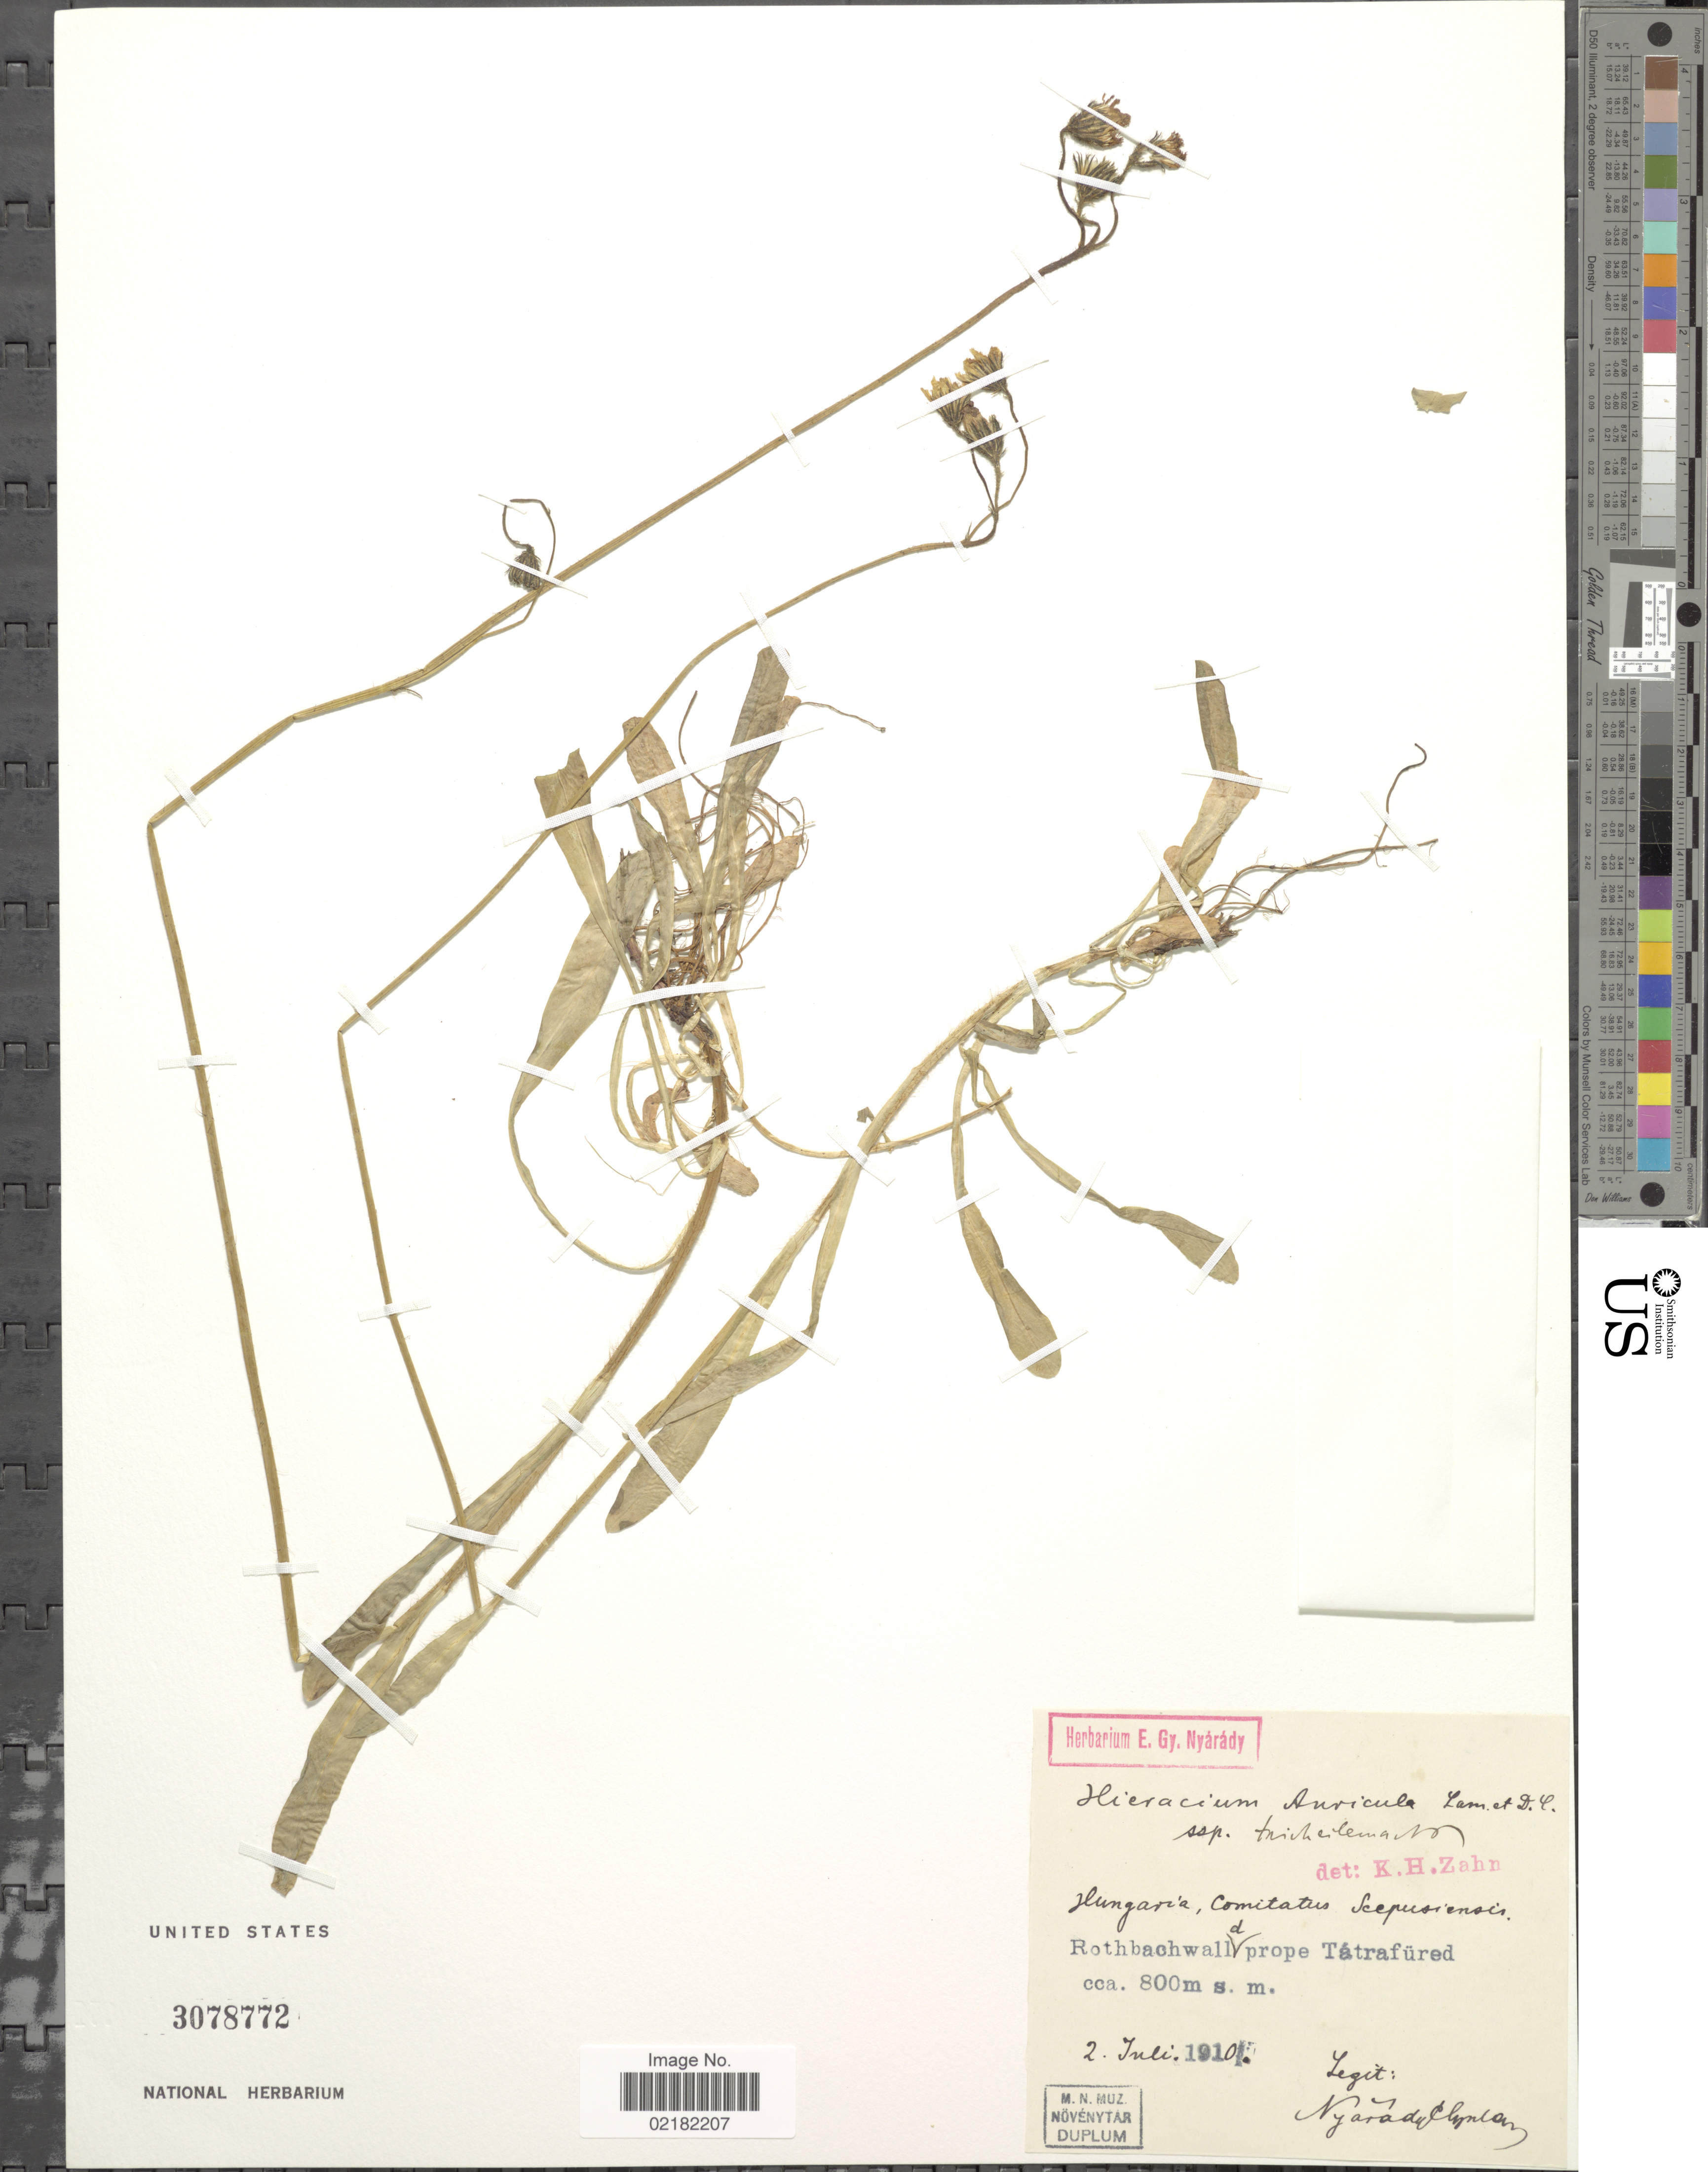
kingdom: Plantae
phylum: Tracheophyta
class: Magnoliopsida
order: Asterales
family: Asteraceae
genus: Pilosella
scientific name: Pilosella floribunda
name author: (Wimm. & Grab.) Fr. a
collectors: E. Nyárády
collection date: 1910-07-02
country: Hungary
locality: Comitatus Scepusicensis, Rothbachwalld prope Tatrafured. [interpreted]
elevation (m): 800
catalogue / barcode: US 3078772